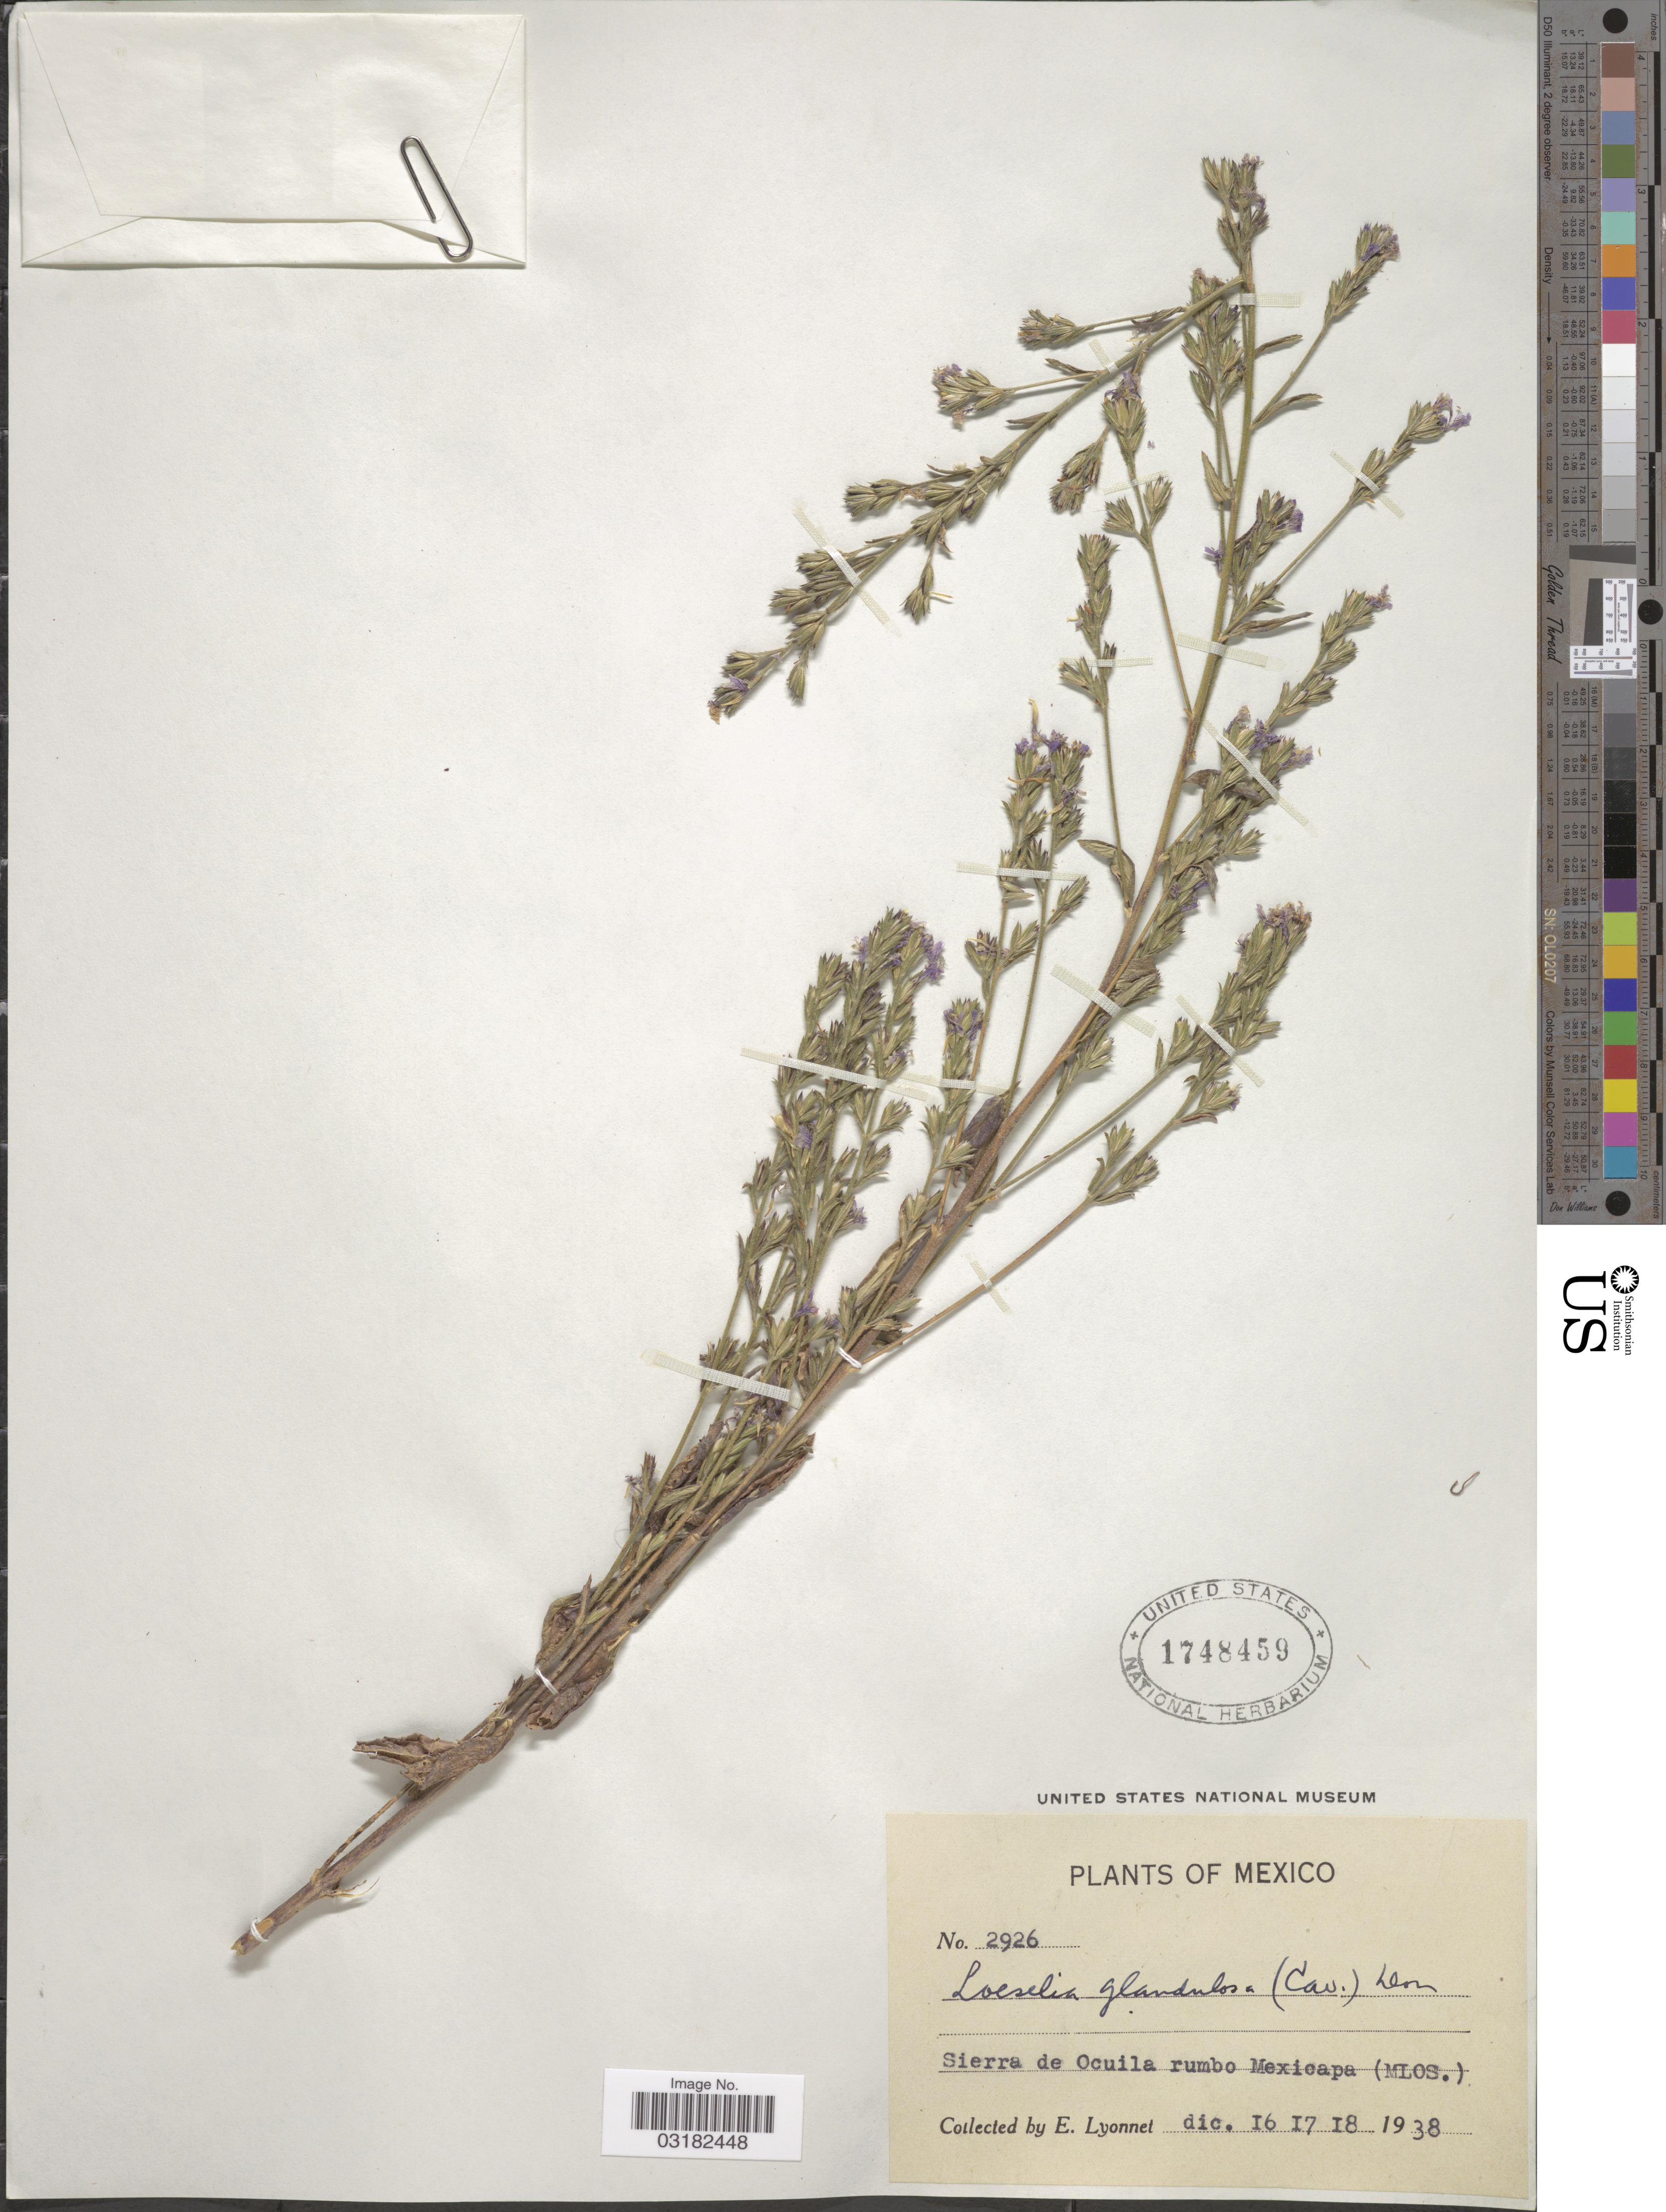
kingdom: Plantae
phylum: Tracheophyta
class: Magnoliopsida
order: Ericales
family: Polemoniaceae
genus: Loeselia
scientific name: Loeselia glandulosa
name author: (Cav.) G. Don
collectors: E. Lyonnet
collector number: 2926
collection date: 1938-12-16/1938-12-18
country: Mexico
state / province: Morelos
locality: Sierra de Ocuila rumbo Mexicapa.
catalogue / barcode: US 1748459